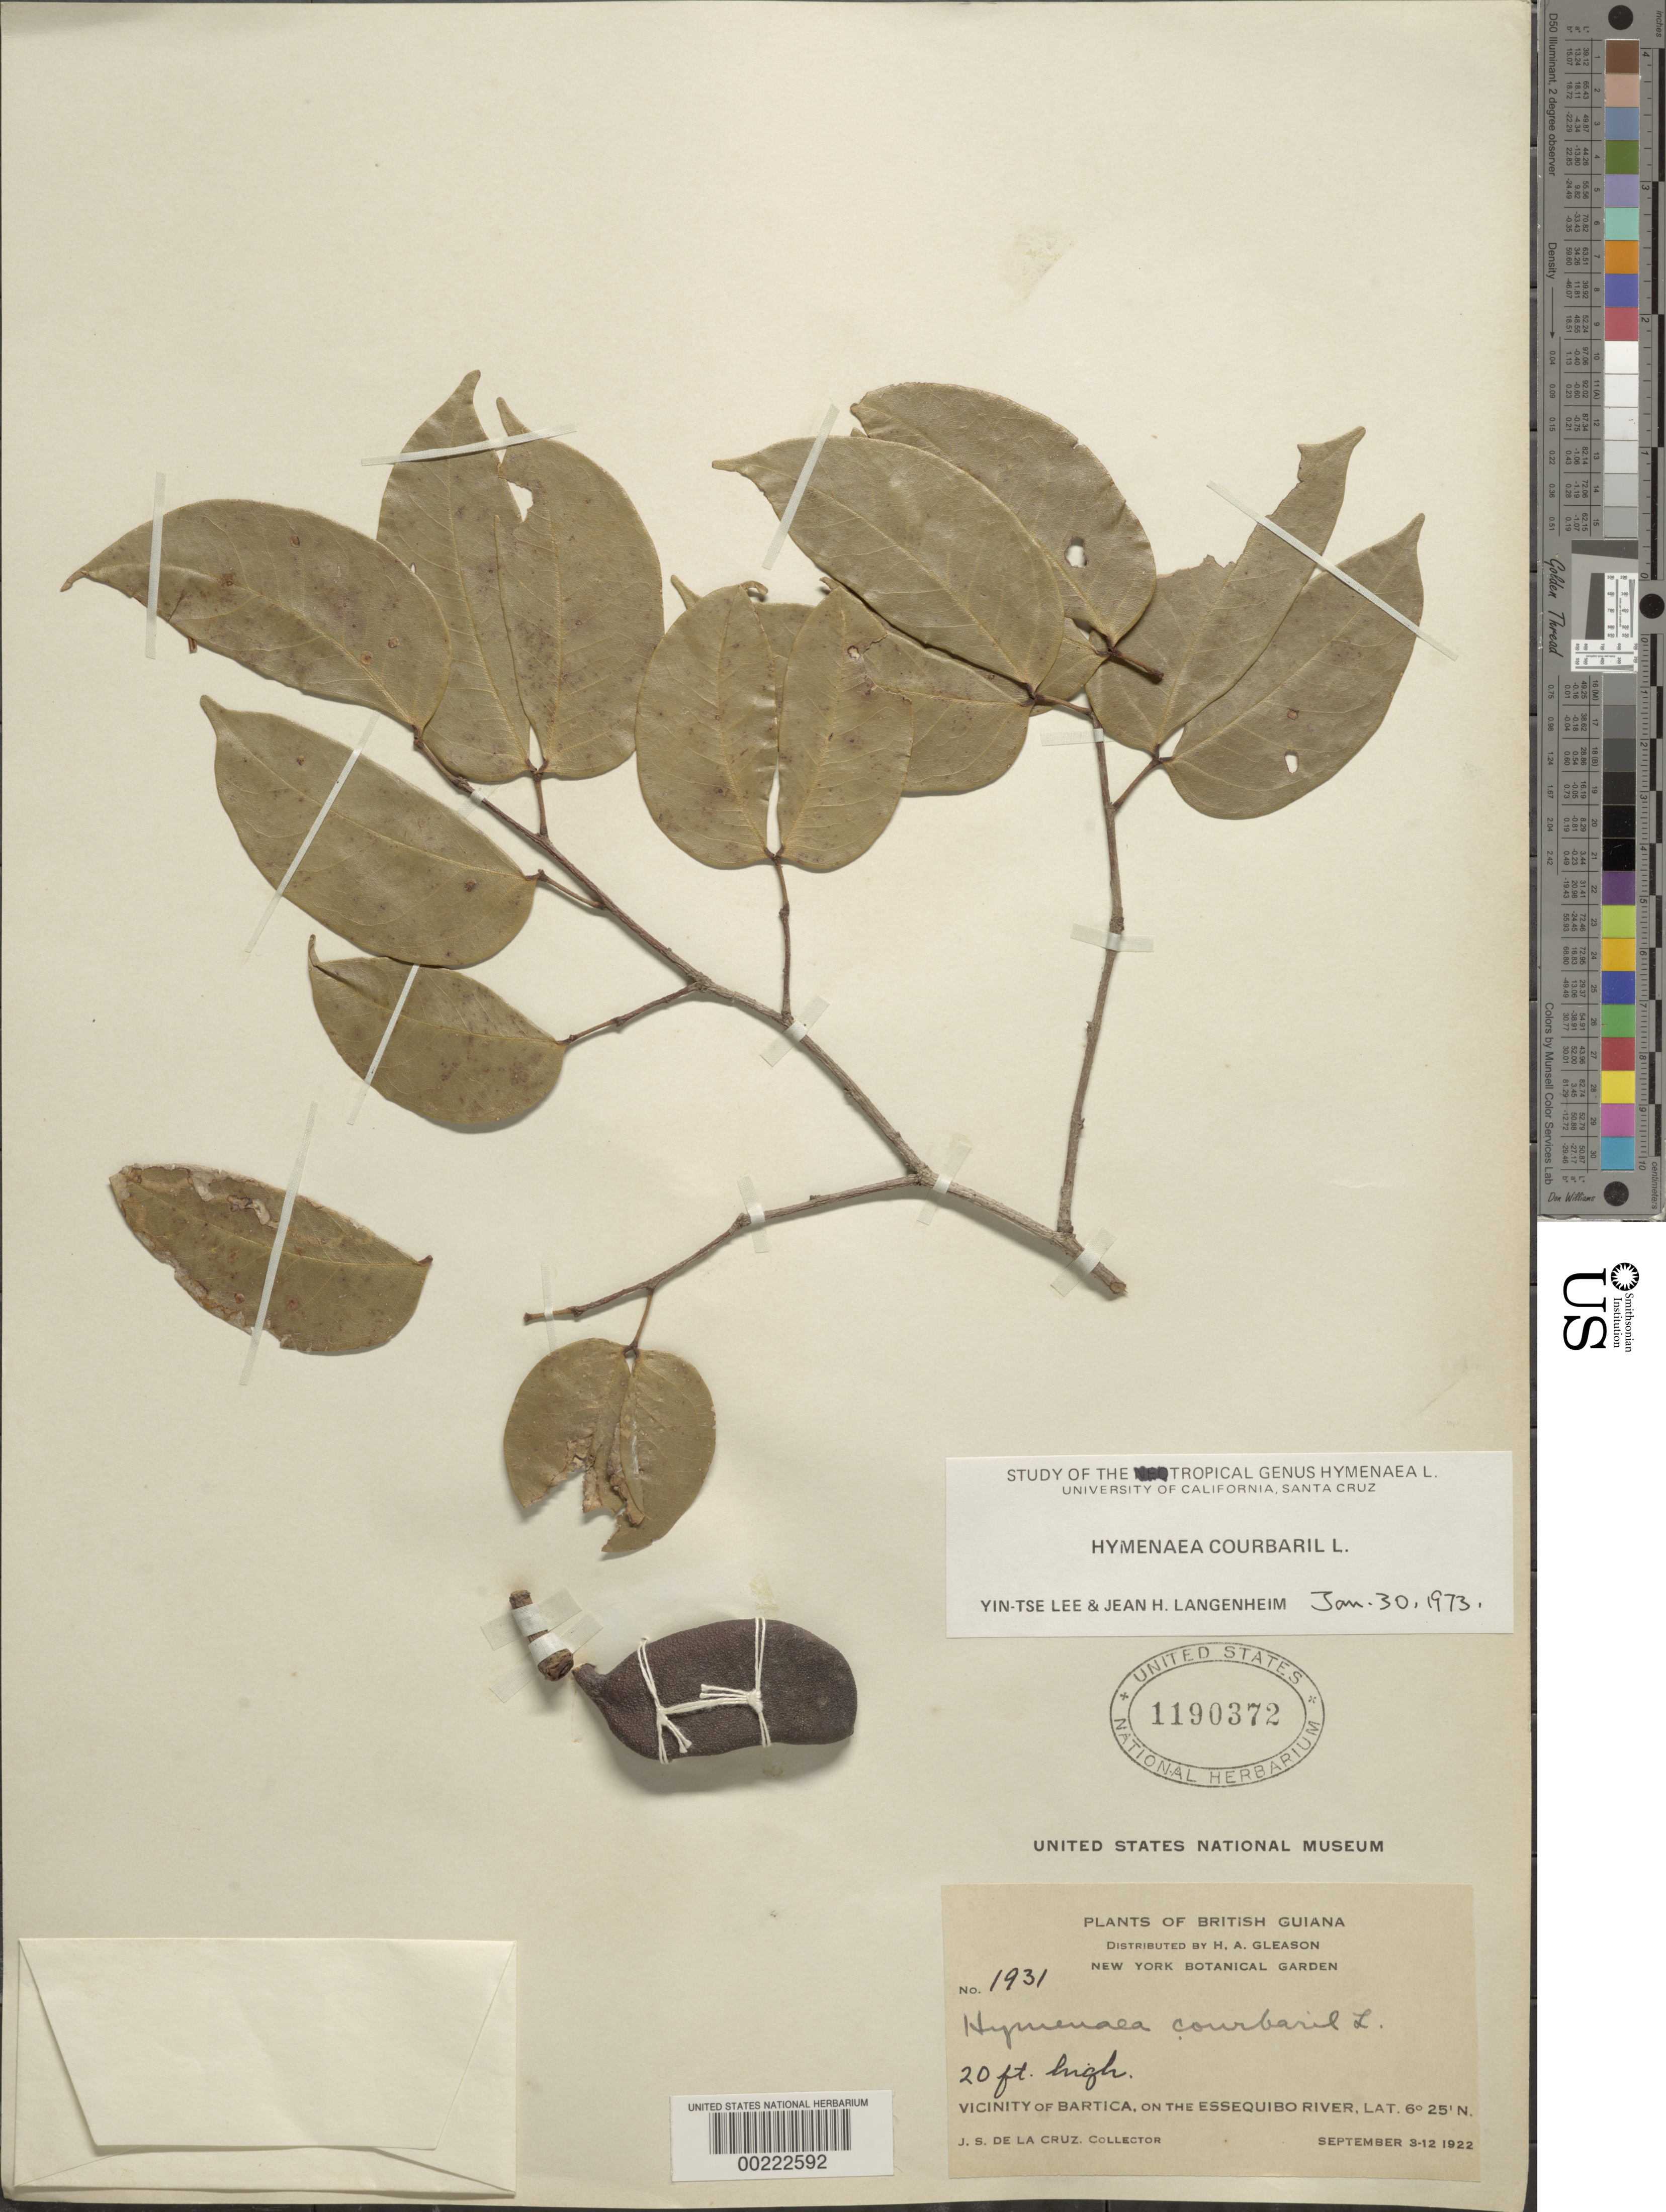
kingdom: Plantae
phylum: Tracheophyta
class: Magnoliopsida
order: Fabales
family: Fabaceae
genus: Hymenaea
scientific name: Hymenaea courbaril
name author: L.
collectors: J. S. de la Cruz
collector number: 1931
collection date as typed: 03 Sep 1922 to 12 Sep 1922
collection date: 1922-09-03/1922-09-12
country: Guyana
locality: Vicinity of bartica, on the essequibo river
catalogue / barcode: US 11990372